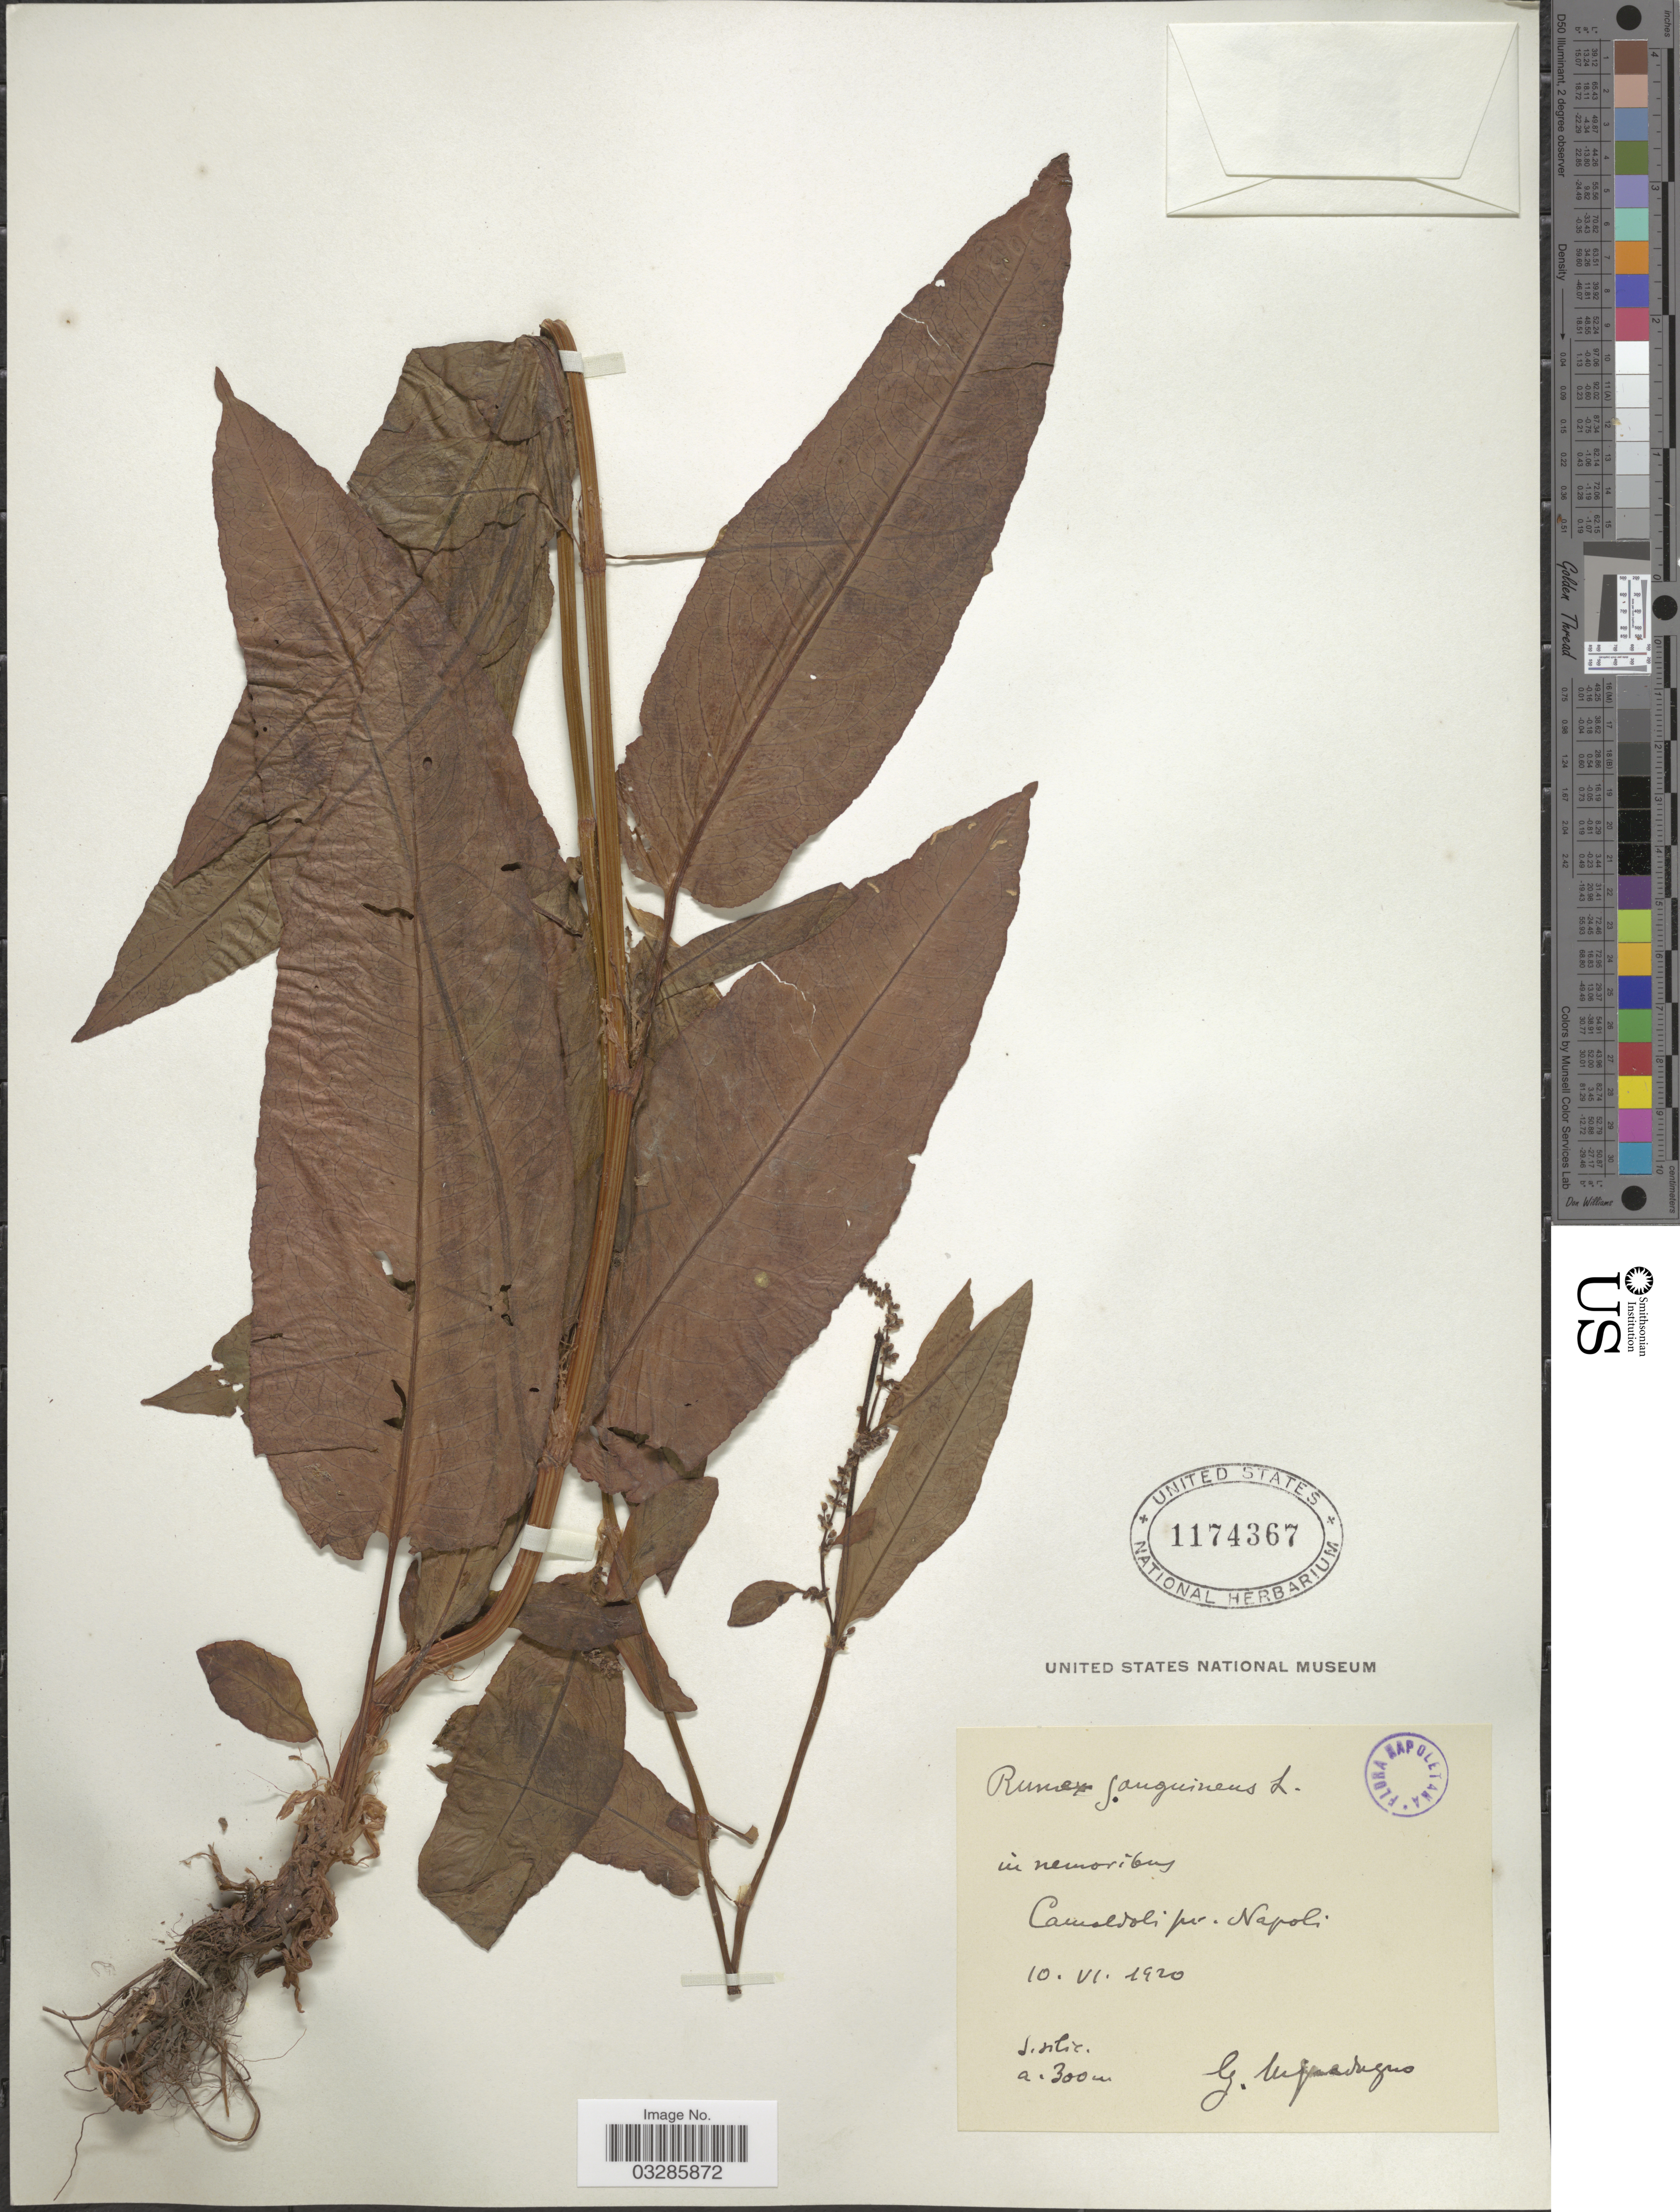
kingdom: Plantae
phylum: Tracheophyta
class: Magnoliopsida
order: Caryophyllales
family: Polygonaceae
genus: Rumex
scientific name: Rumex sanguineus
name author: L.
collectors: M. Guadagno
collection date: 1920-06-10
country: Italy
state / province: Campania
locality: In nemoribus, Camaldoli pr. Napoli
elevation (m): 300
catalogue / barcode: US 1174367